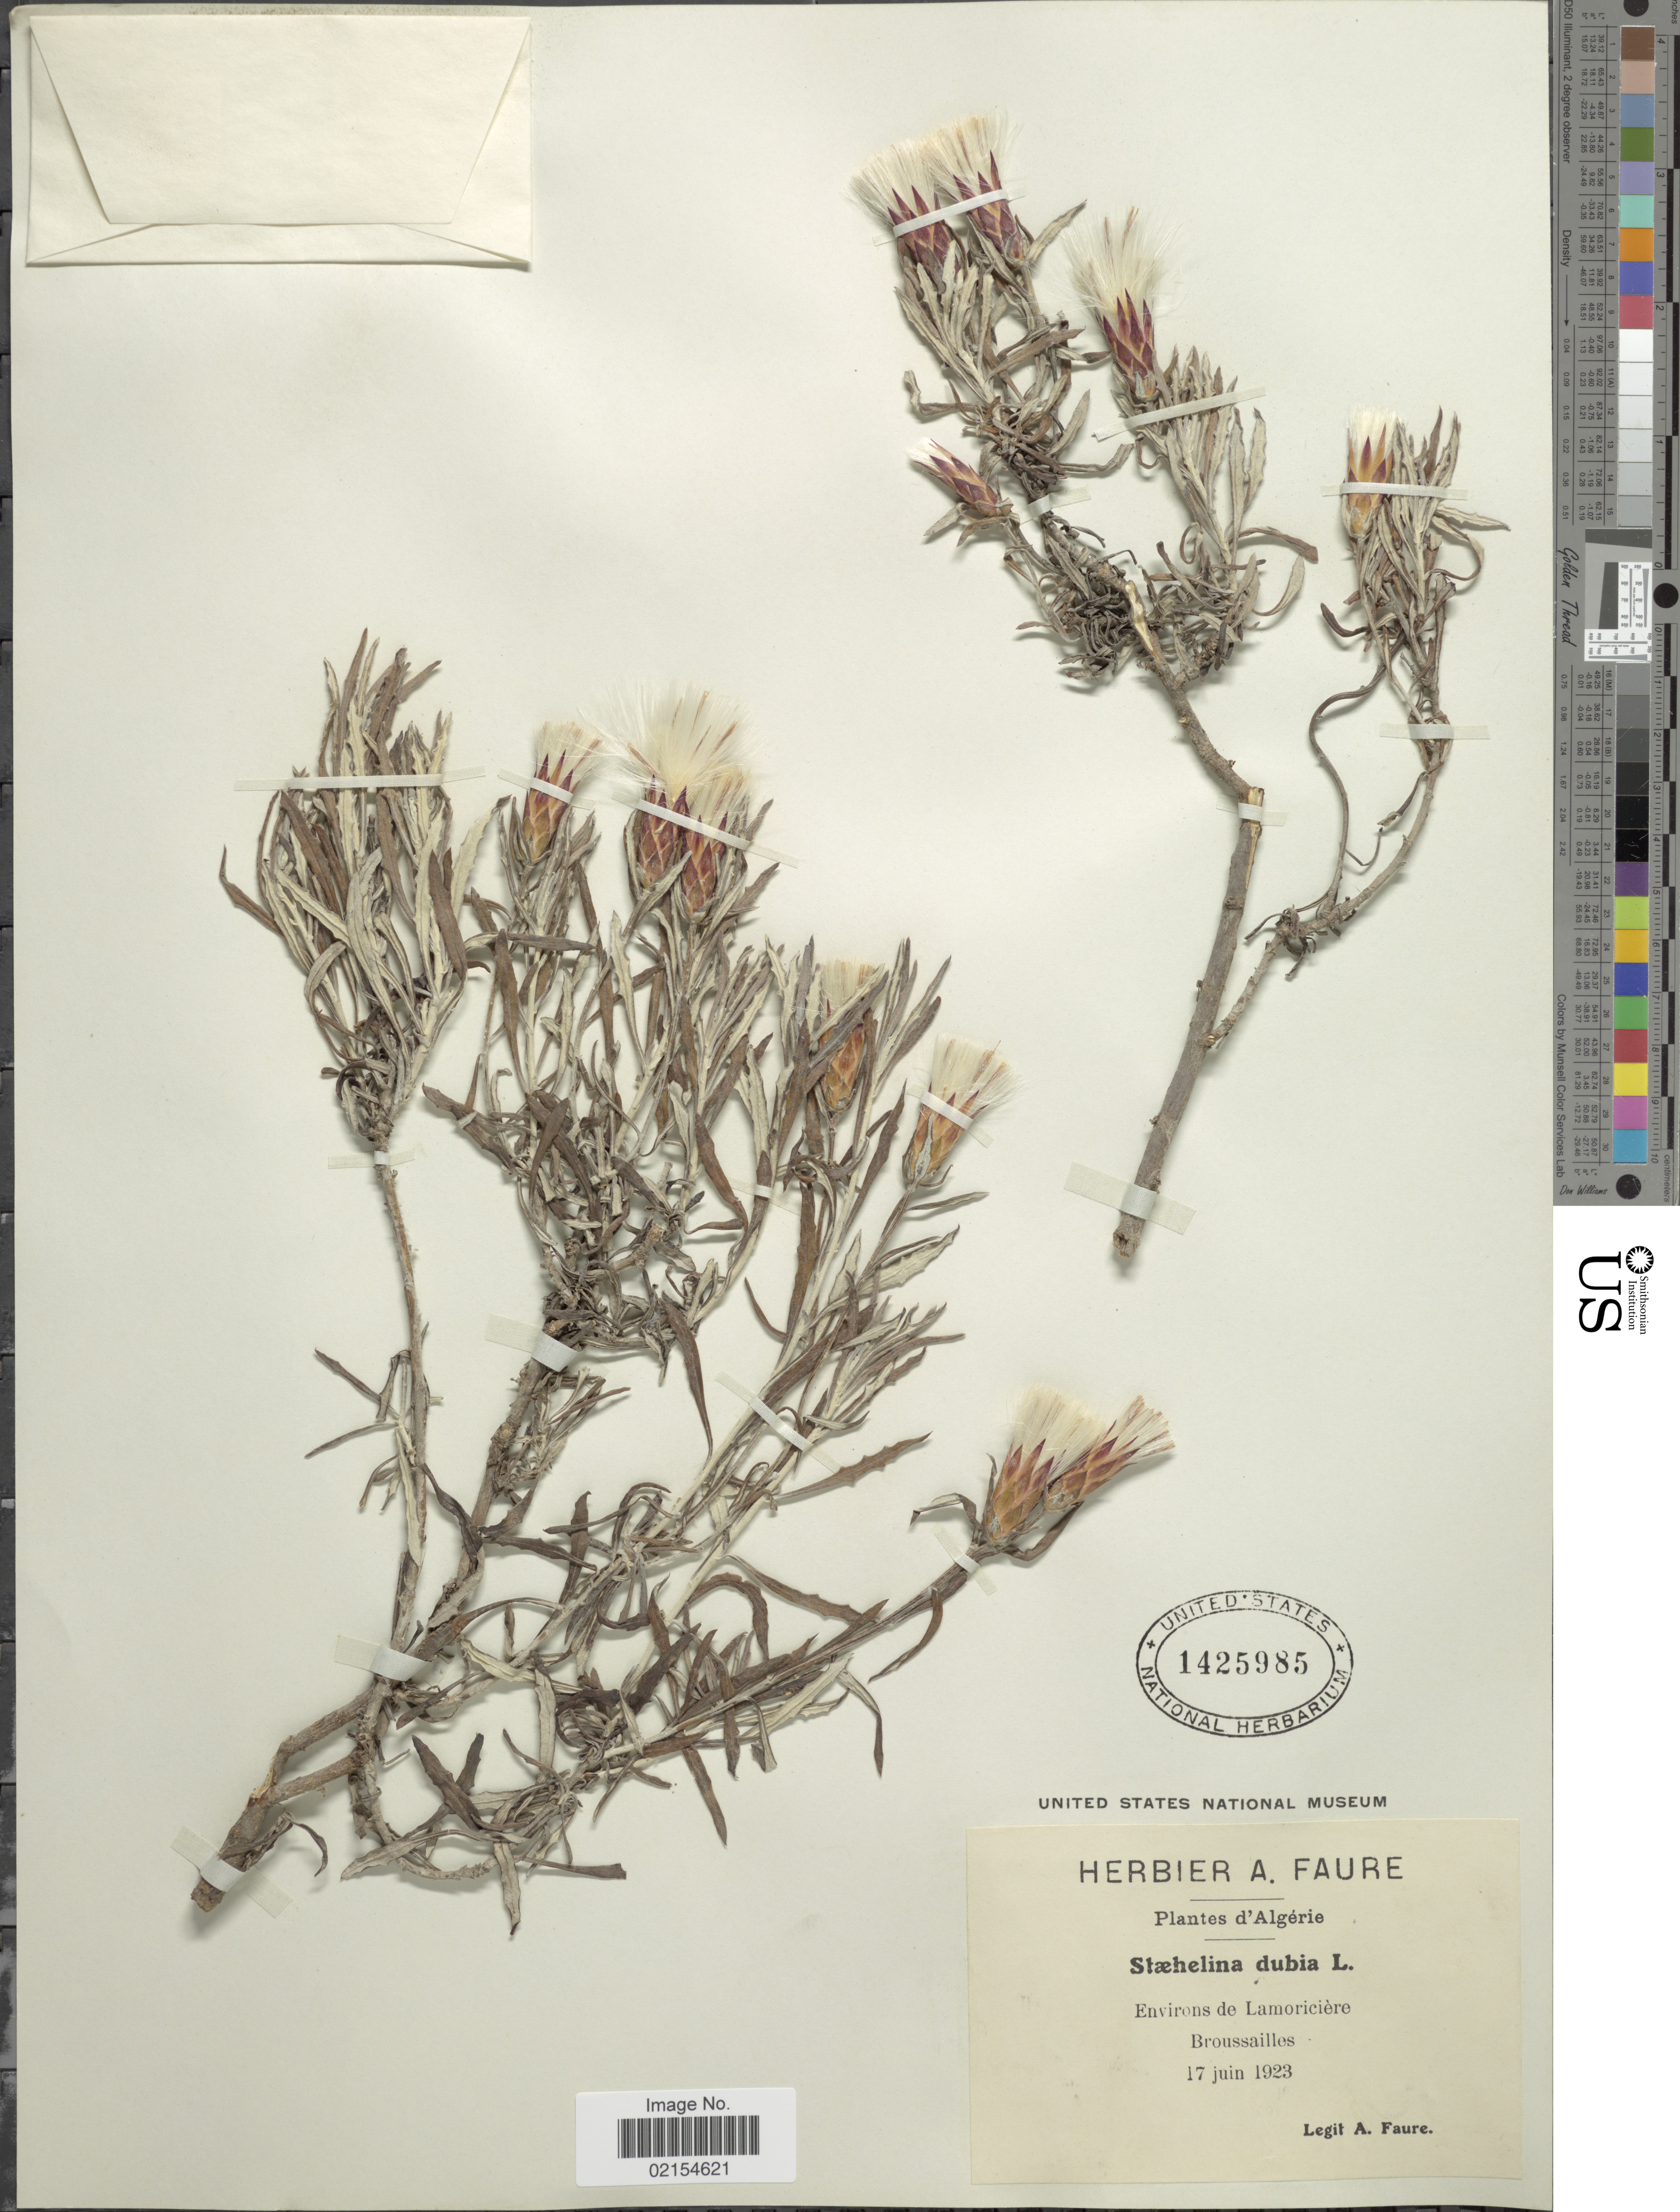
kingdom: Plantae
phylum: Tracheophyta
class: Magnoliopsida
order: Asterales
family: Asteraceae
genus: Staehelina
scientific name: Staehelina dubia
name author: L.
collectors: A. Faure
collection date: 1923-06-17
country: Algeria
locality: D' Algerie, Environs de Lamoriciere, Broussailles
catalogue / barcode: US 1425985